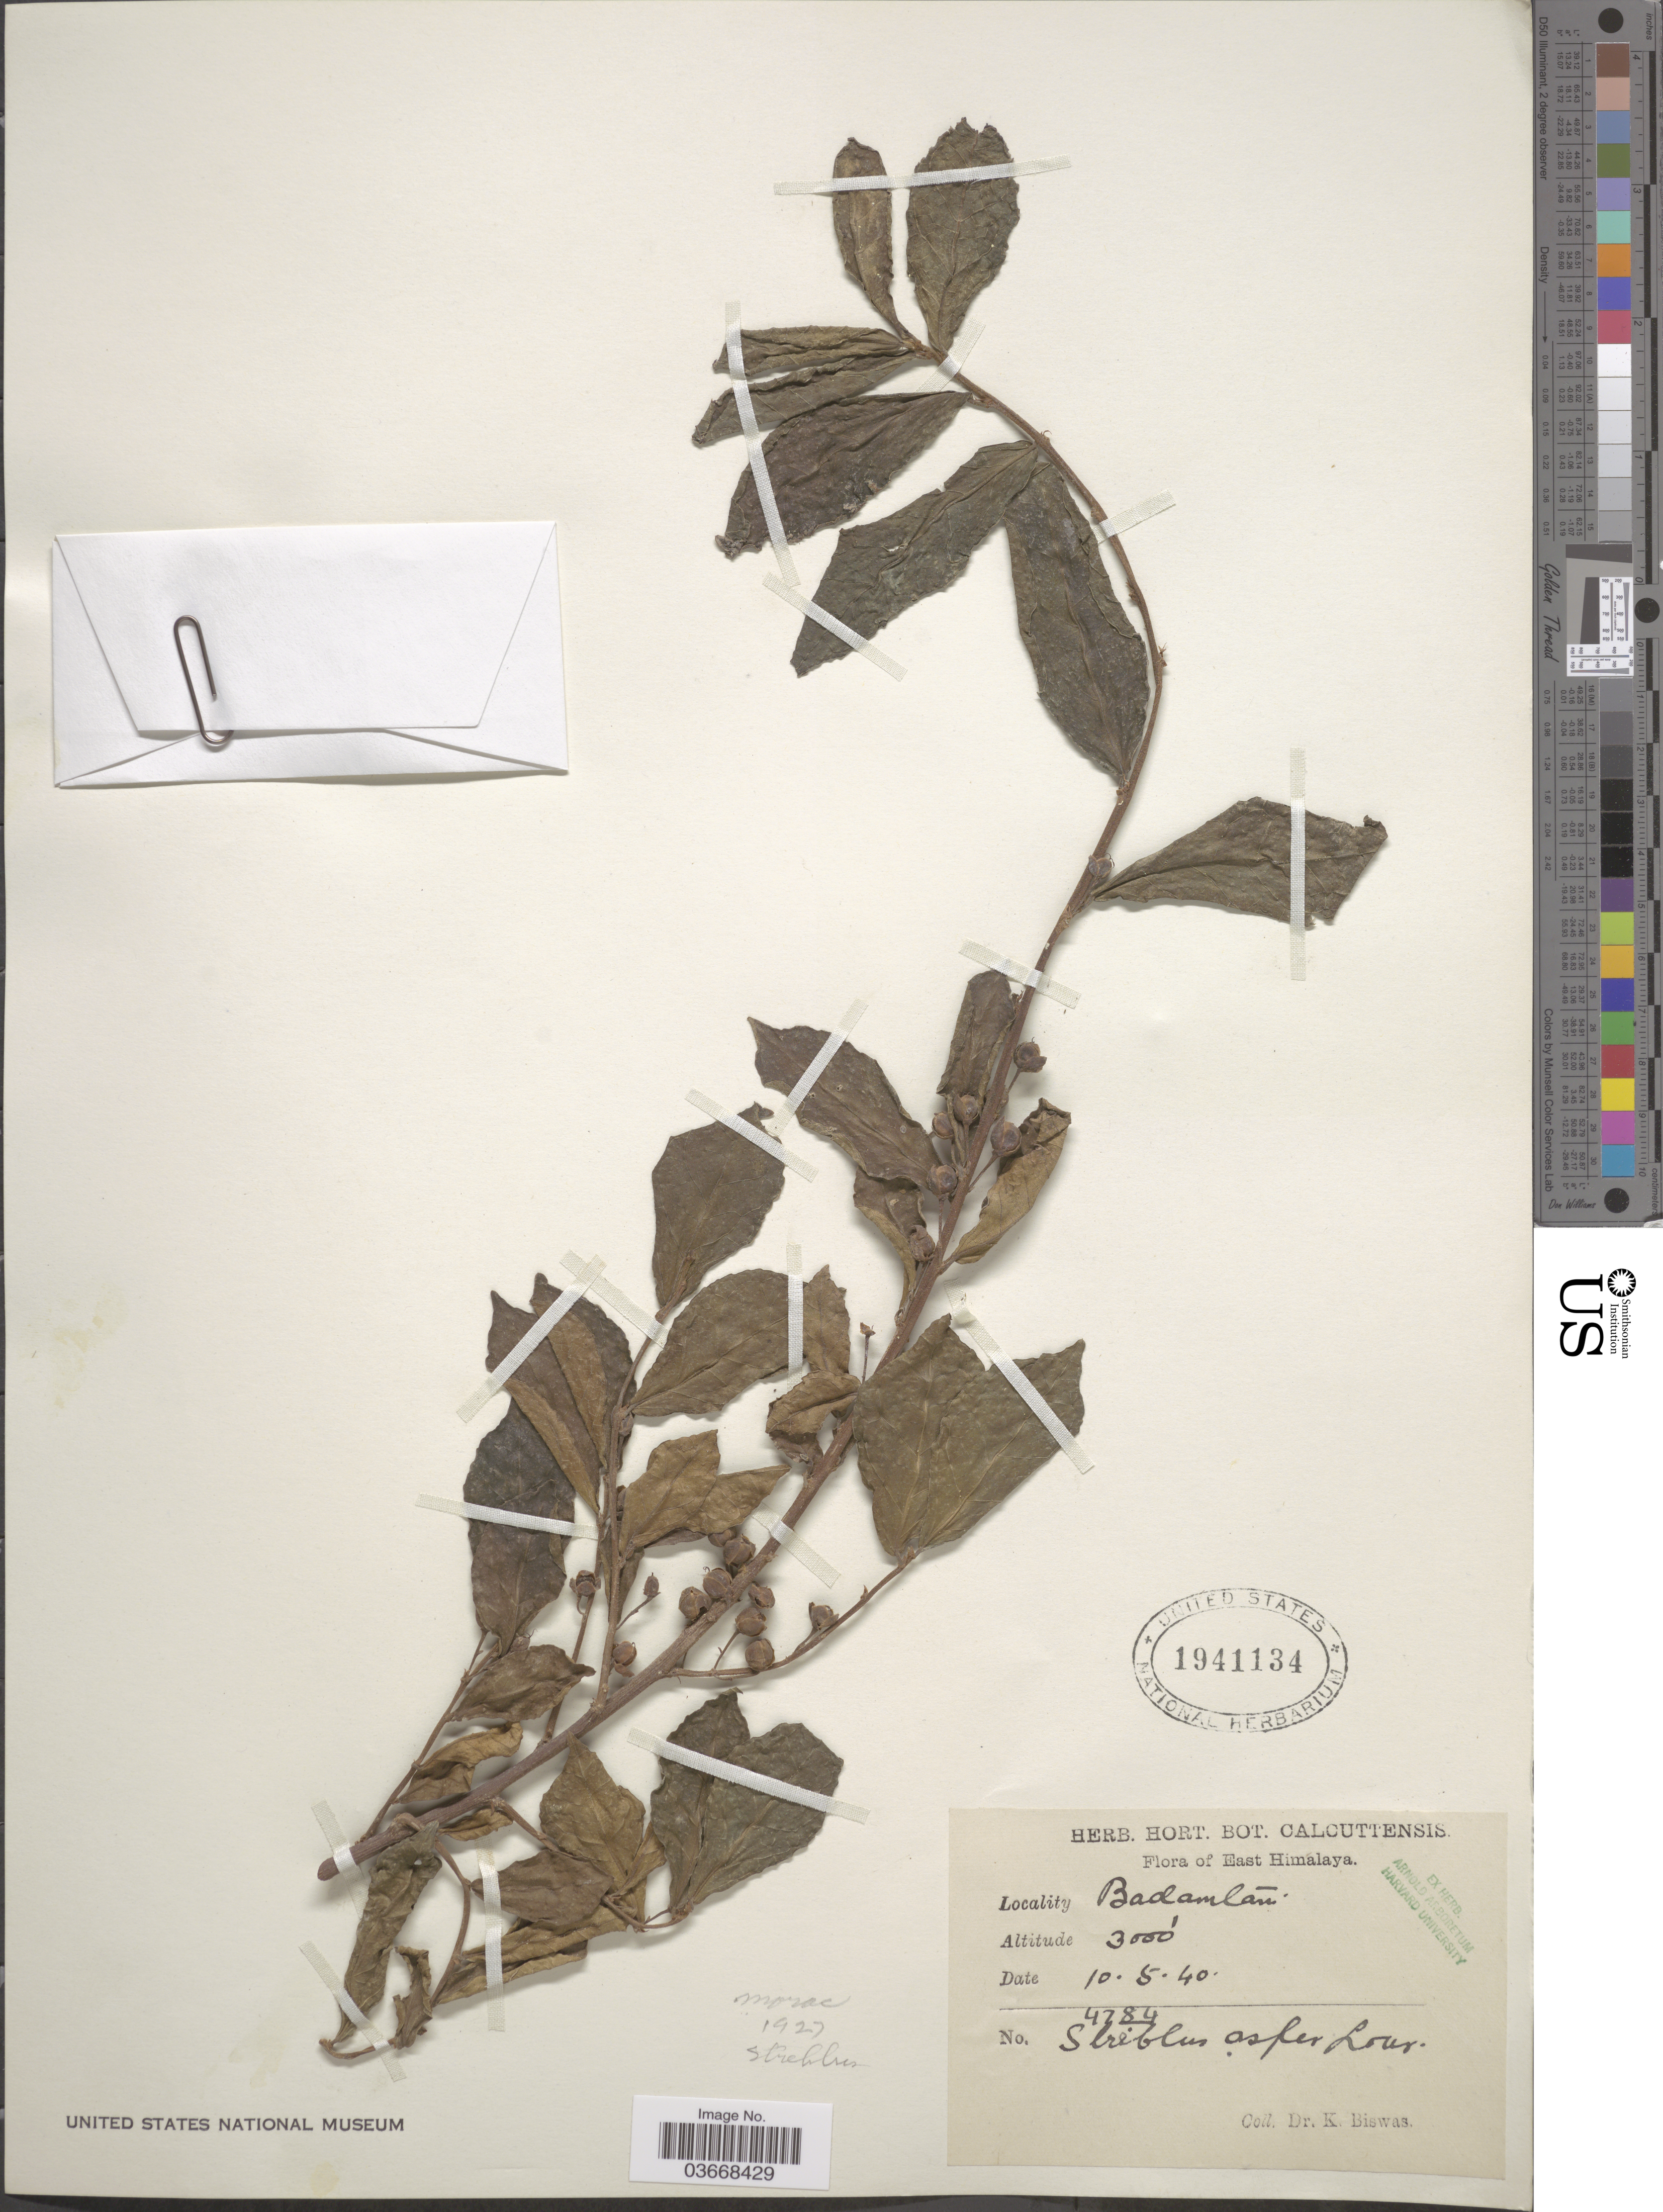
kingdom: Plantae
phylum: Tracheophyta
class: Magnoliopsida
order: Rosales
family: Moraceae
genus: Streblus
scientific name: Streblus asper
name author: Lour.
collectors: K. Biswas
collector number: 4784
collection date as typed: Transcribed d/m/y: 10/5/40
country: India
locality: East Himalaya. Badamtam.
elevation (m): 914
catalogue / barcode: US 1941134